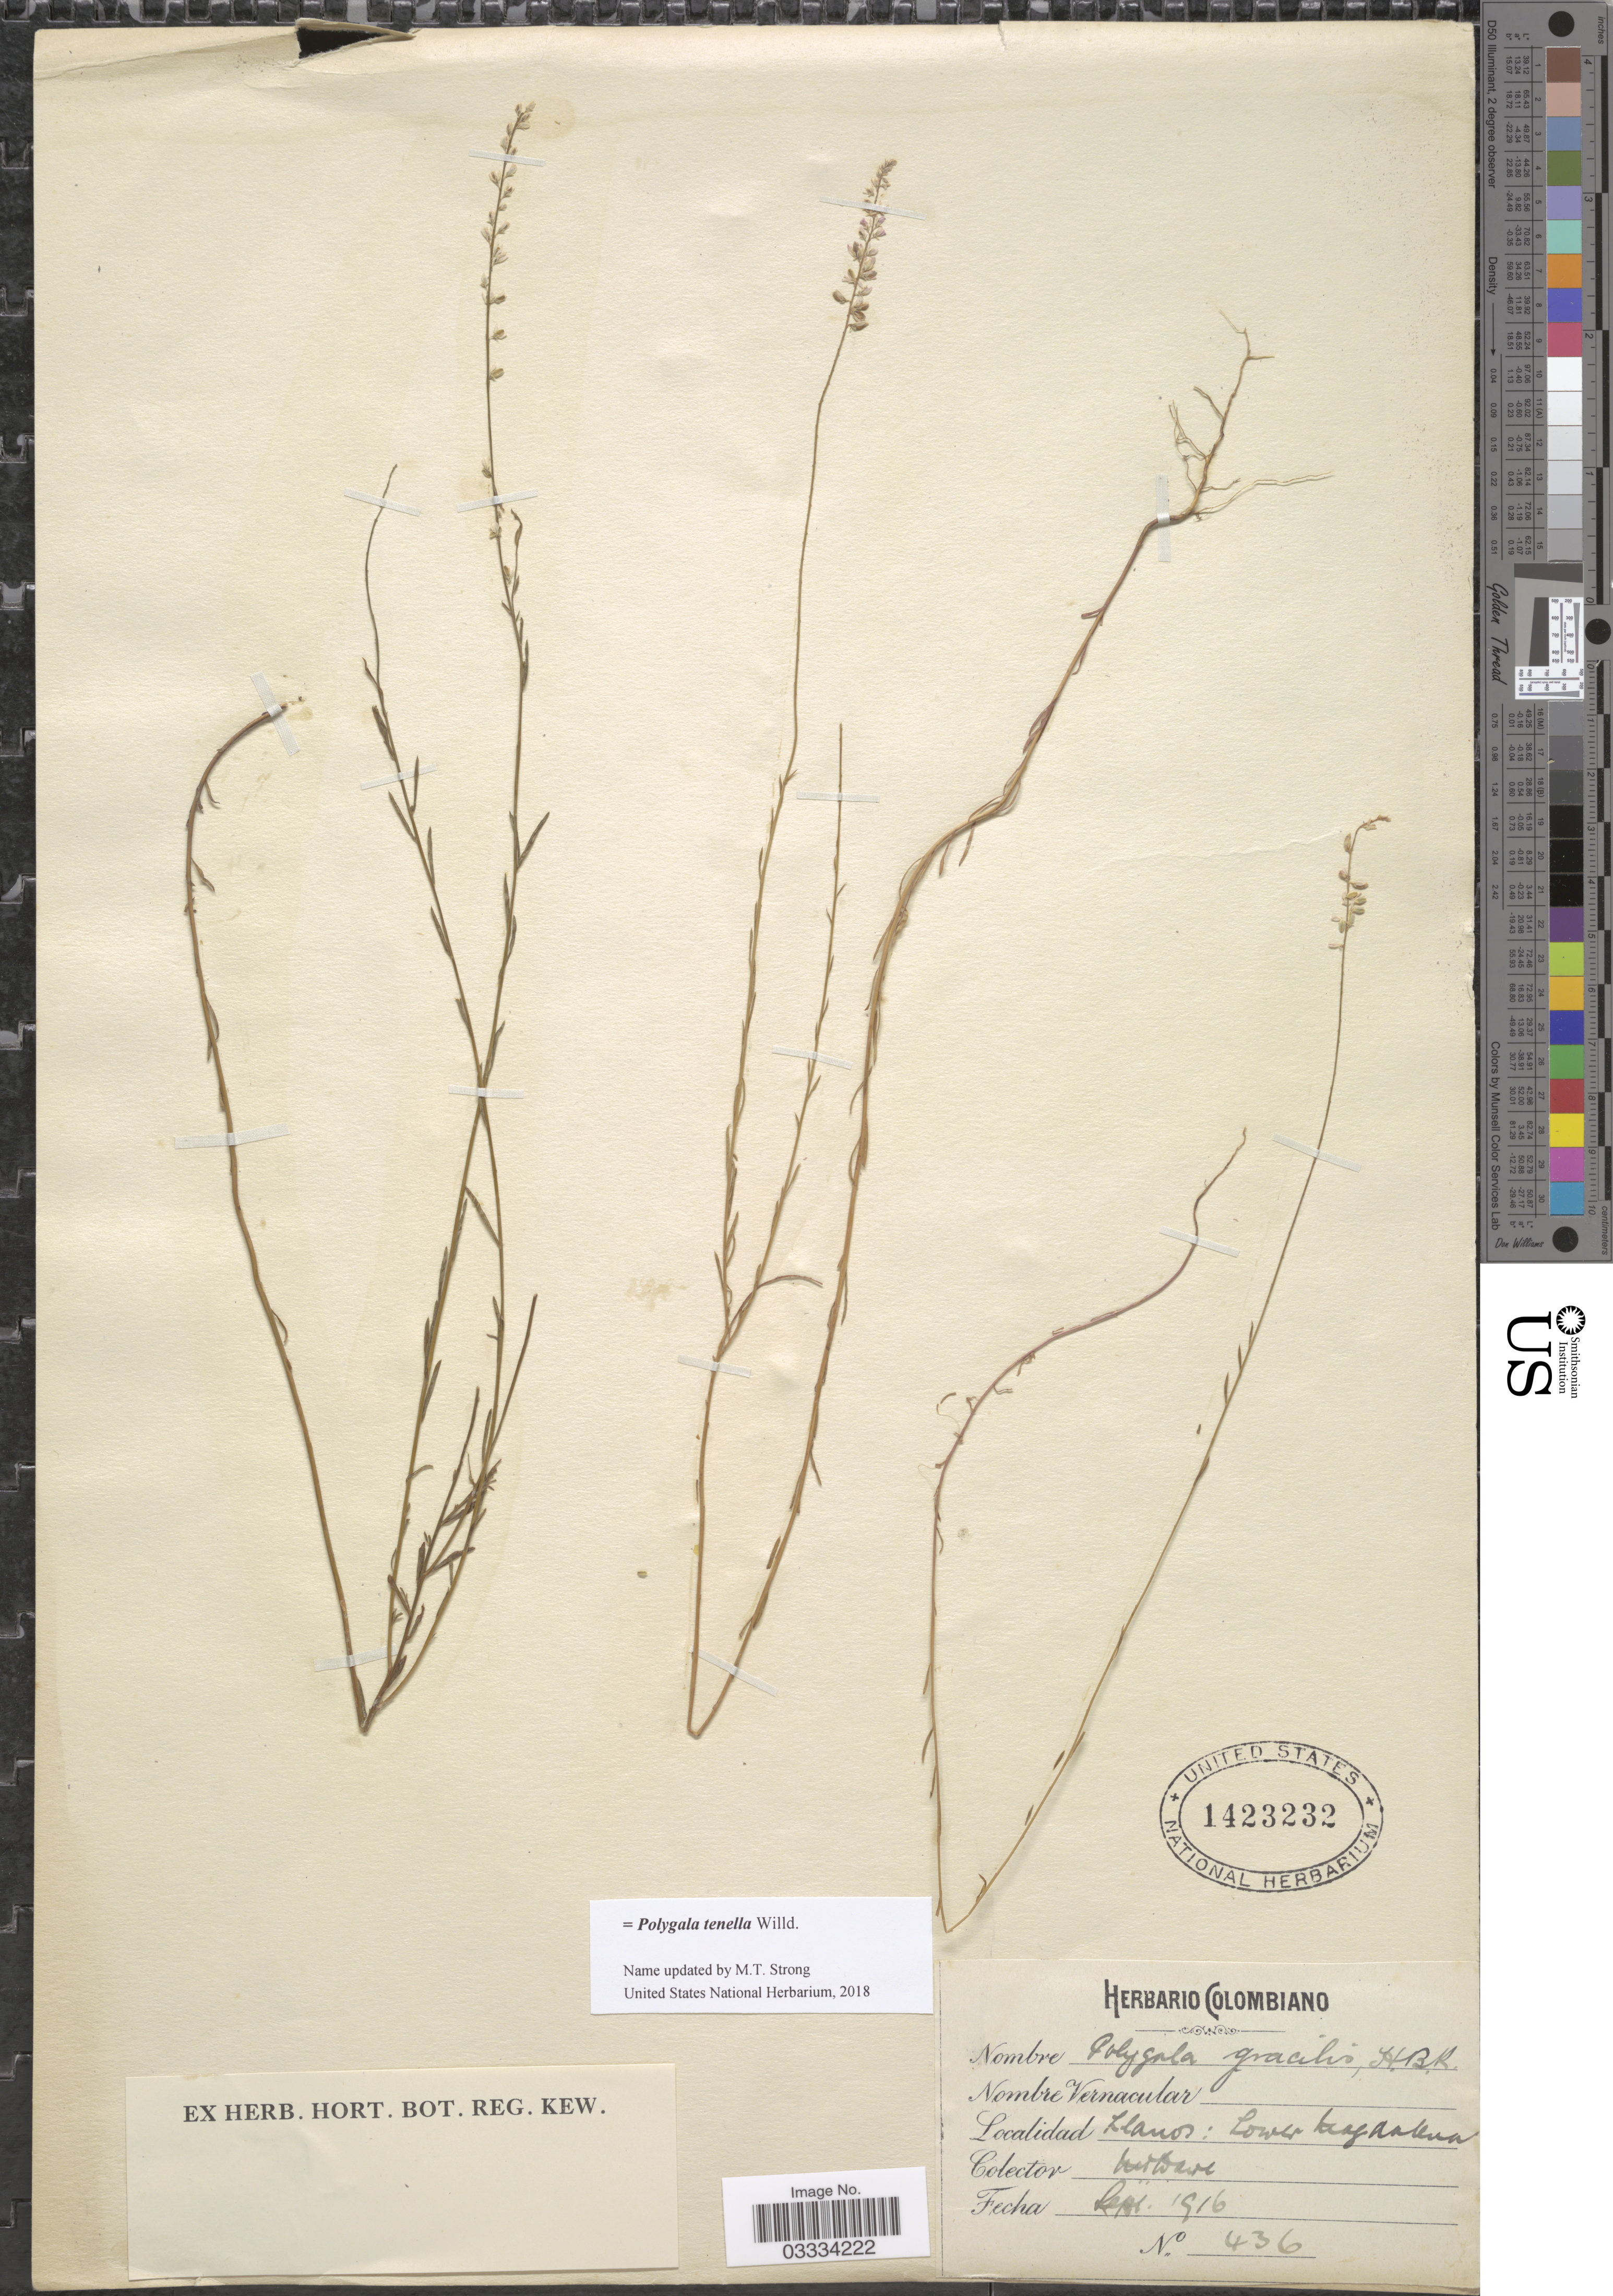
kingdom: Plantae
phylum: Tracheophyta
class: Magnoliopsida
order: Fabales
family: Polygalaceae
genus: Polygala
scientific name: Polygala tenella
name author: Willd.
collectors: M. T. Dawe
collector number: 436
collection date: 1916-09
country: Colombia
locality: Llanos: Lower Magdalena.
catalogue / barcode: US 1423232